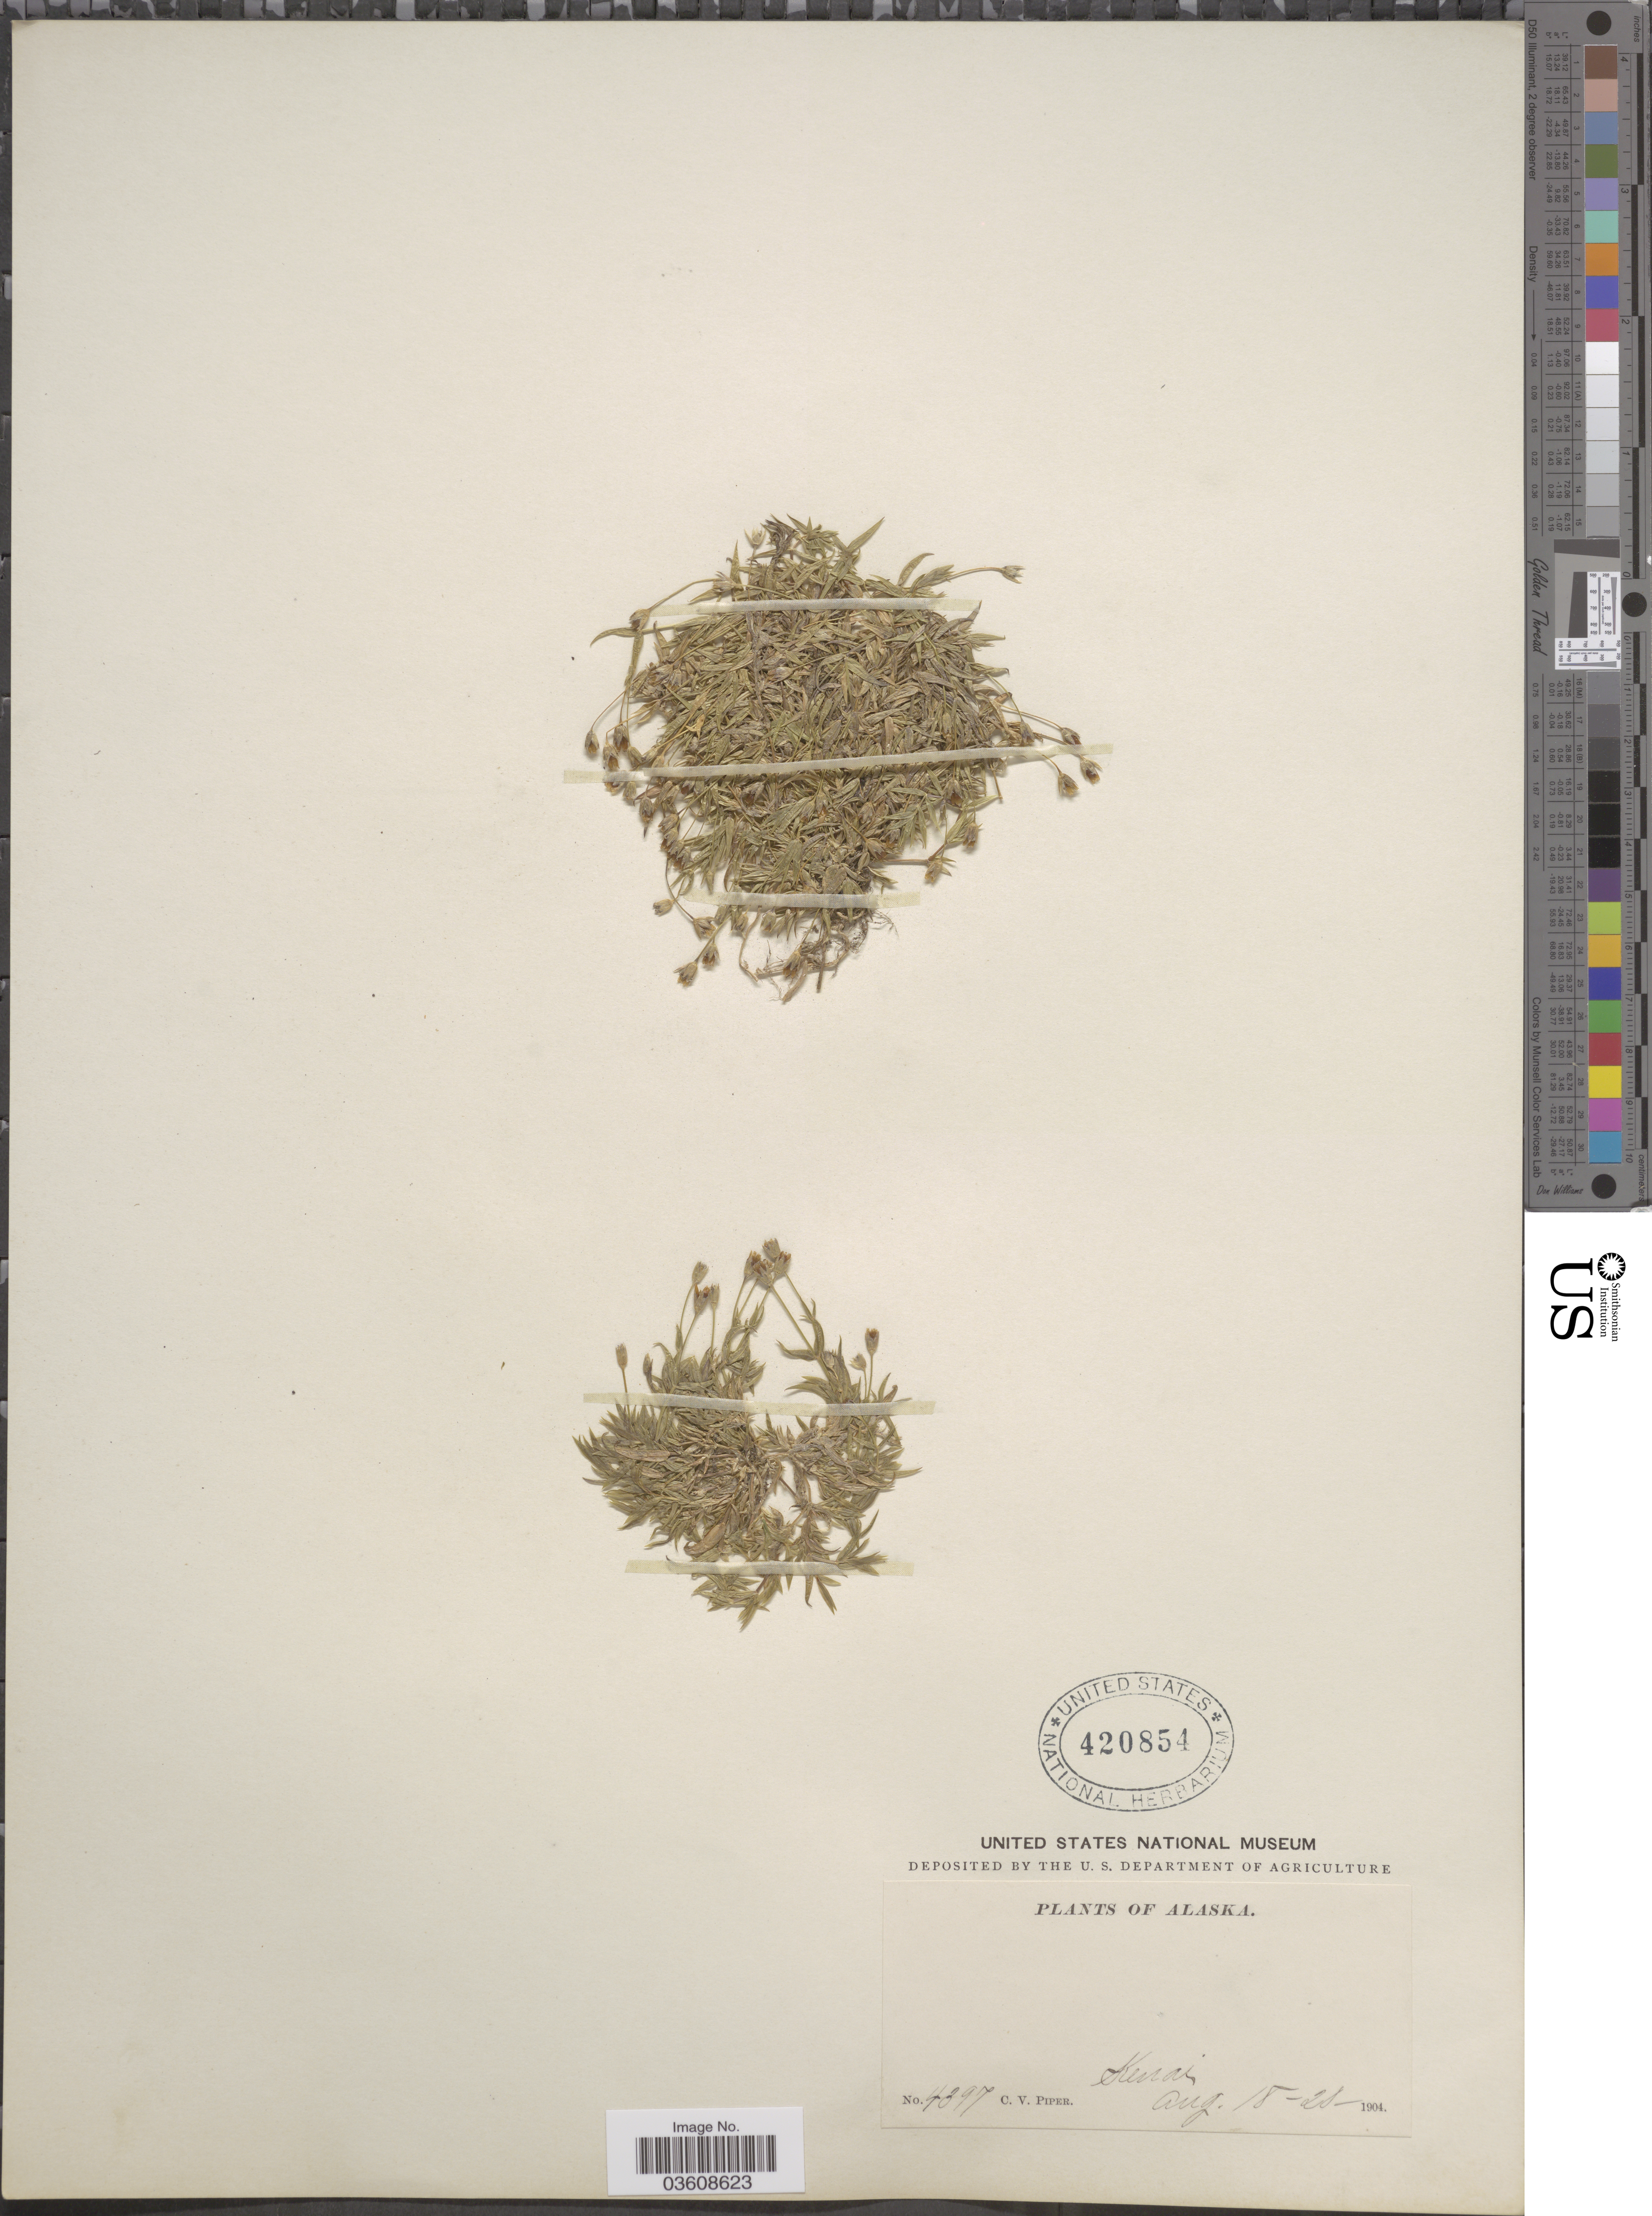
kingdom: Plantae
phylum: Tracheophyta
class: Magnoliopsida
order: Caryophyllales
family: Caryophyllaceae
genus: Stellaria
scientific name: Stellaria longipes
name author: Goldie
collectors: C. V. Piper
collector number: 4397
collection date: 1904-08-18/1904-08-20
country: United States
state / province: Alaska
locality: Kenai.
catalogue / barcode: US 420854